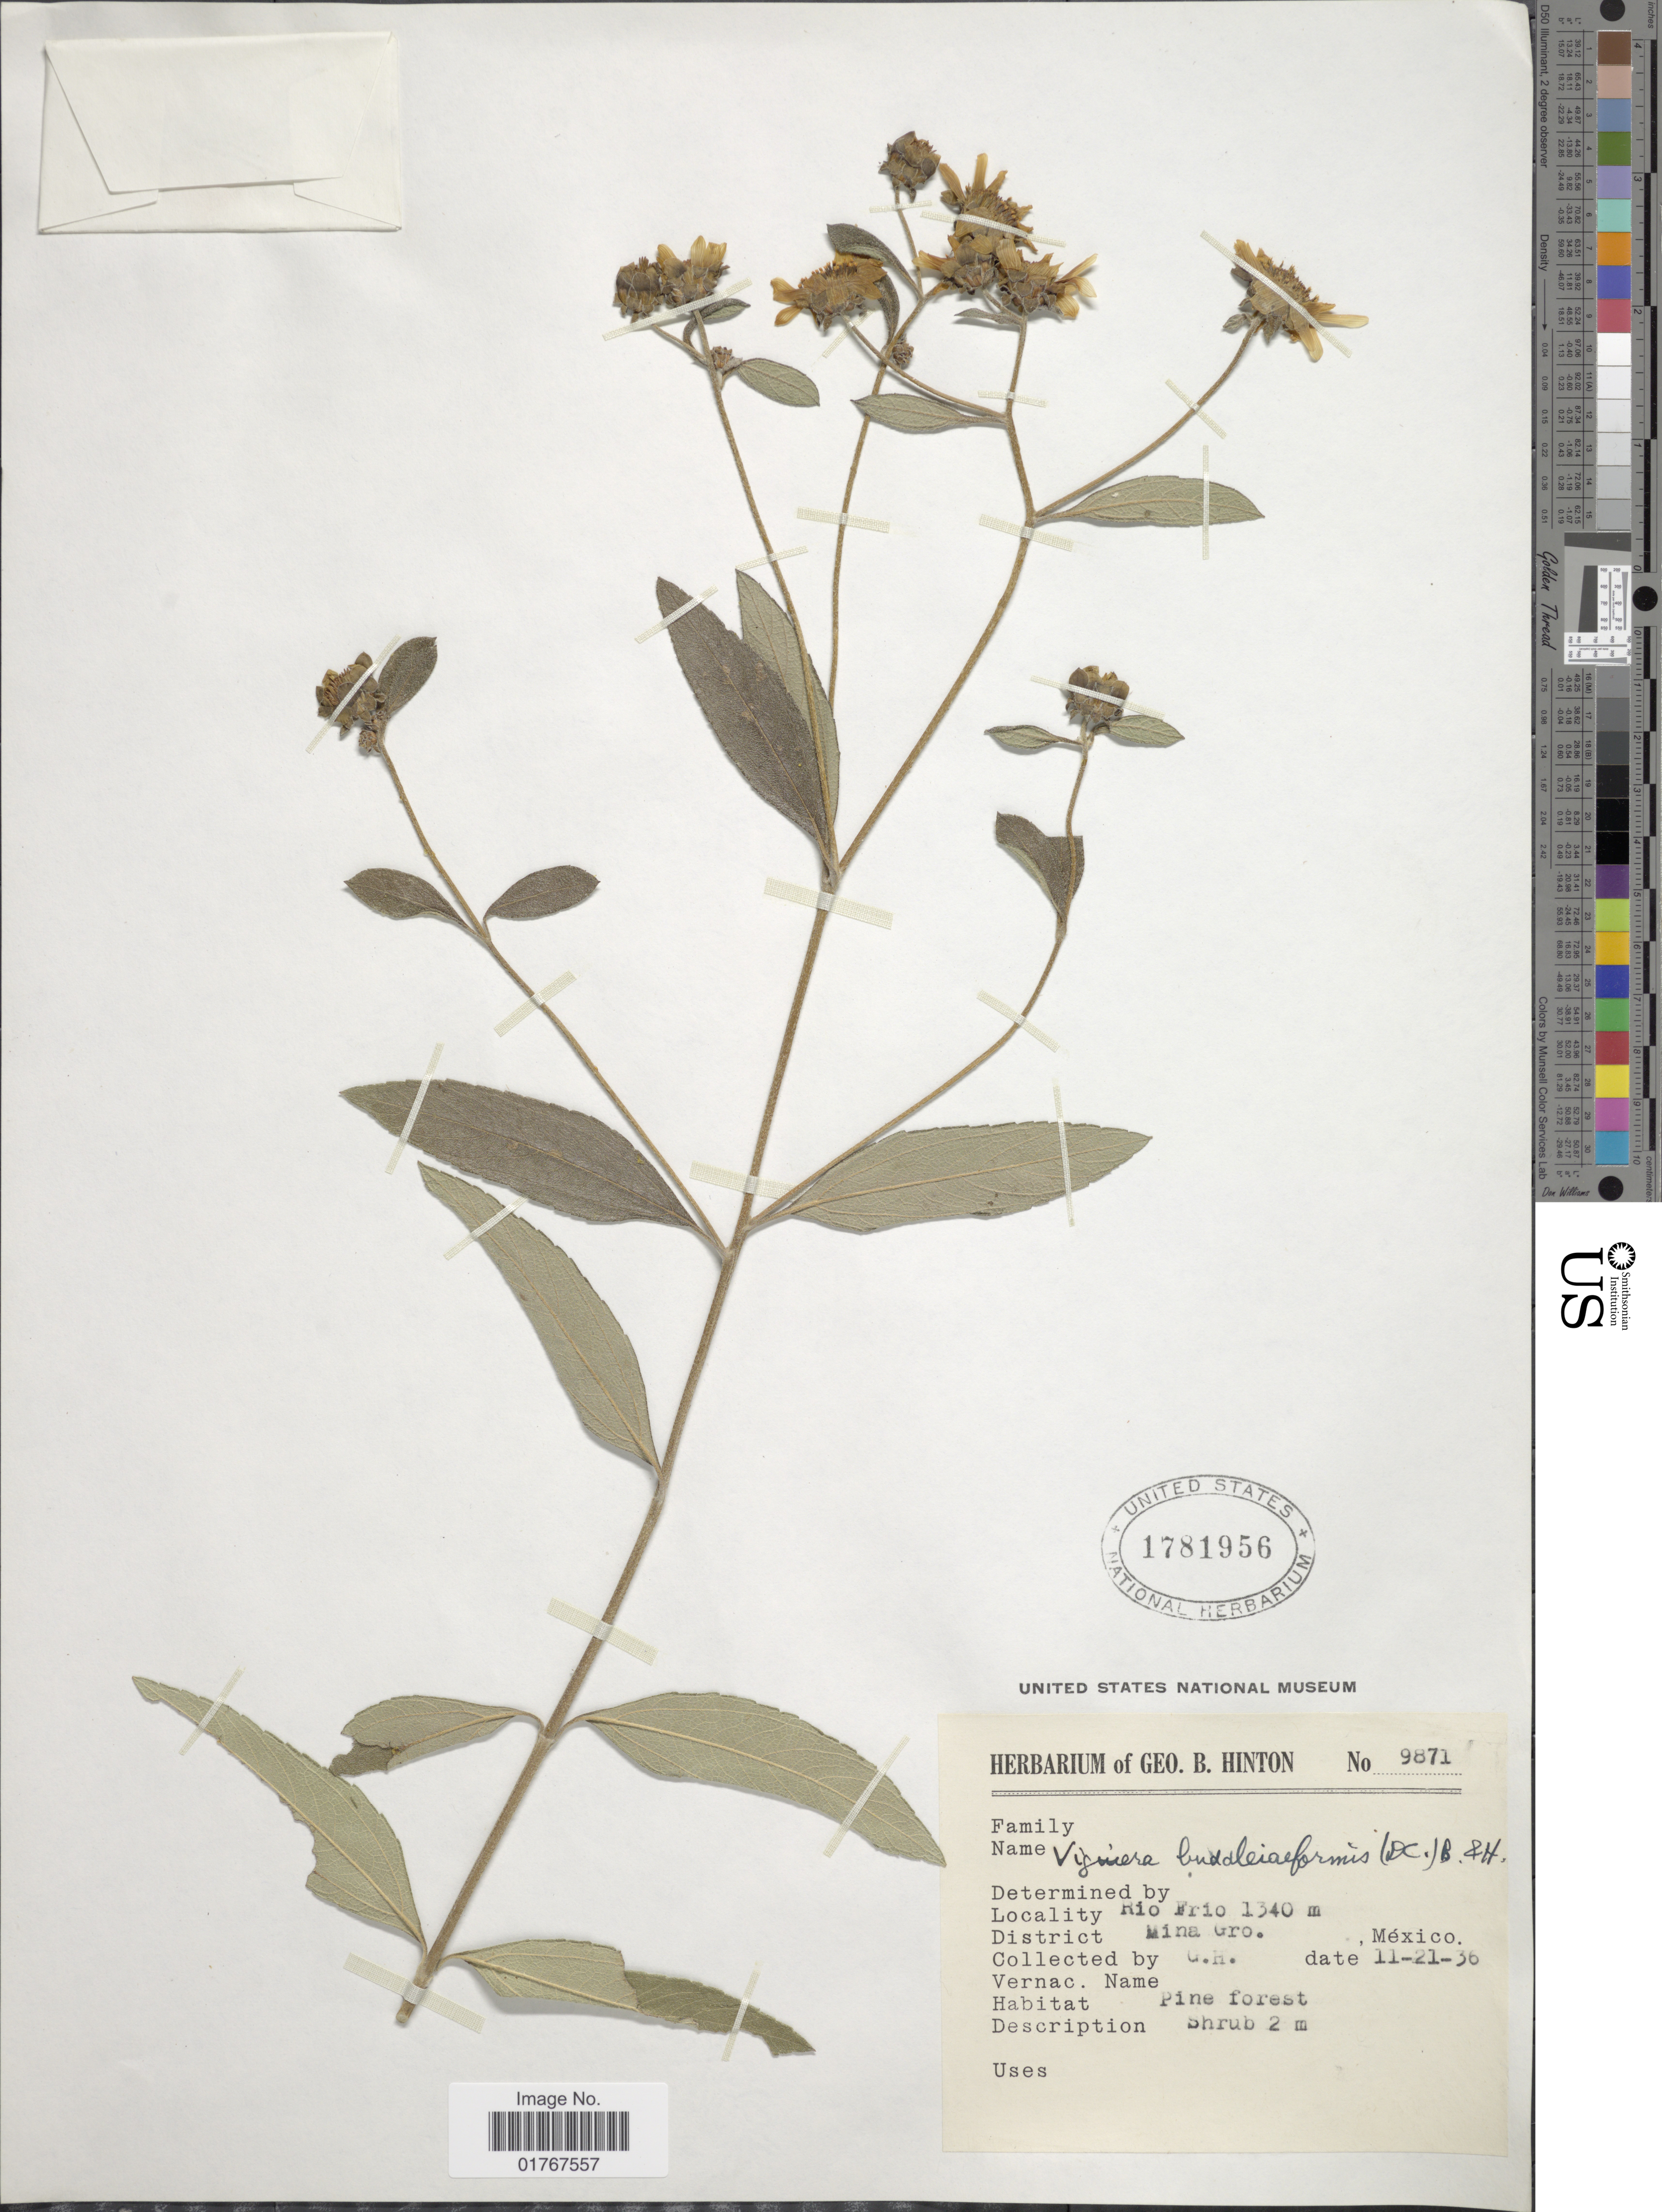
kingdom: Plantae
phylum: Tracheophyta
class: Magnoliopsida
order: Asterales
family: Asteraceae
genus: Viguiera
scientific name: Viguiera buddleiaformis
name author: (DC.) Benth. & Hook.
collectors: G. B. Hinton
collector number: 9871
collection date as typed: Transcribed d/m/y: 21/11/36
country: Mexico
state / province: Guerrero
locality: Rio Frio, District. Mina Gro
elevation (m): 1340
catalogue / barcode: US 1781956